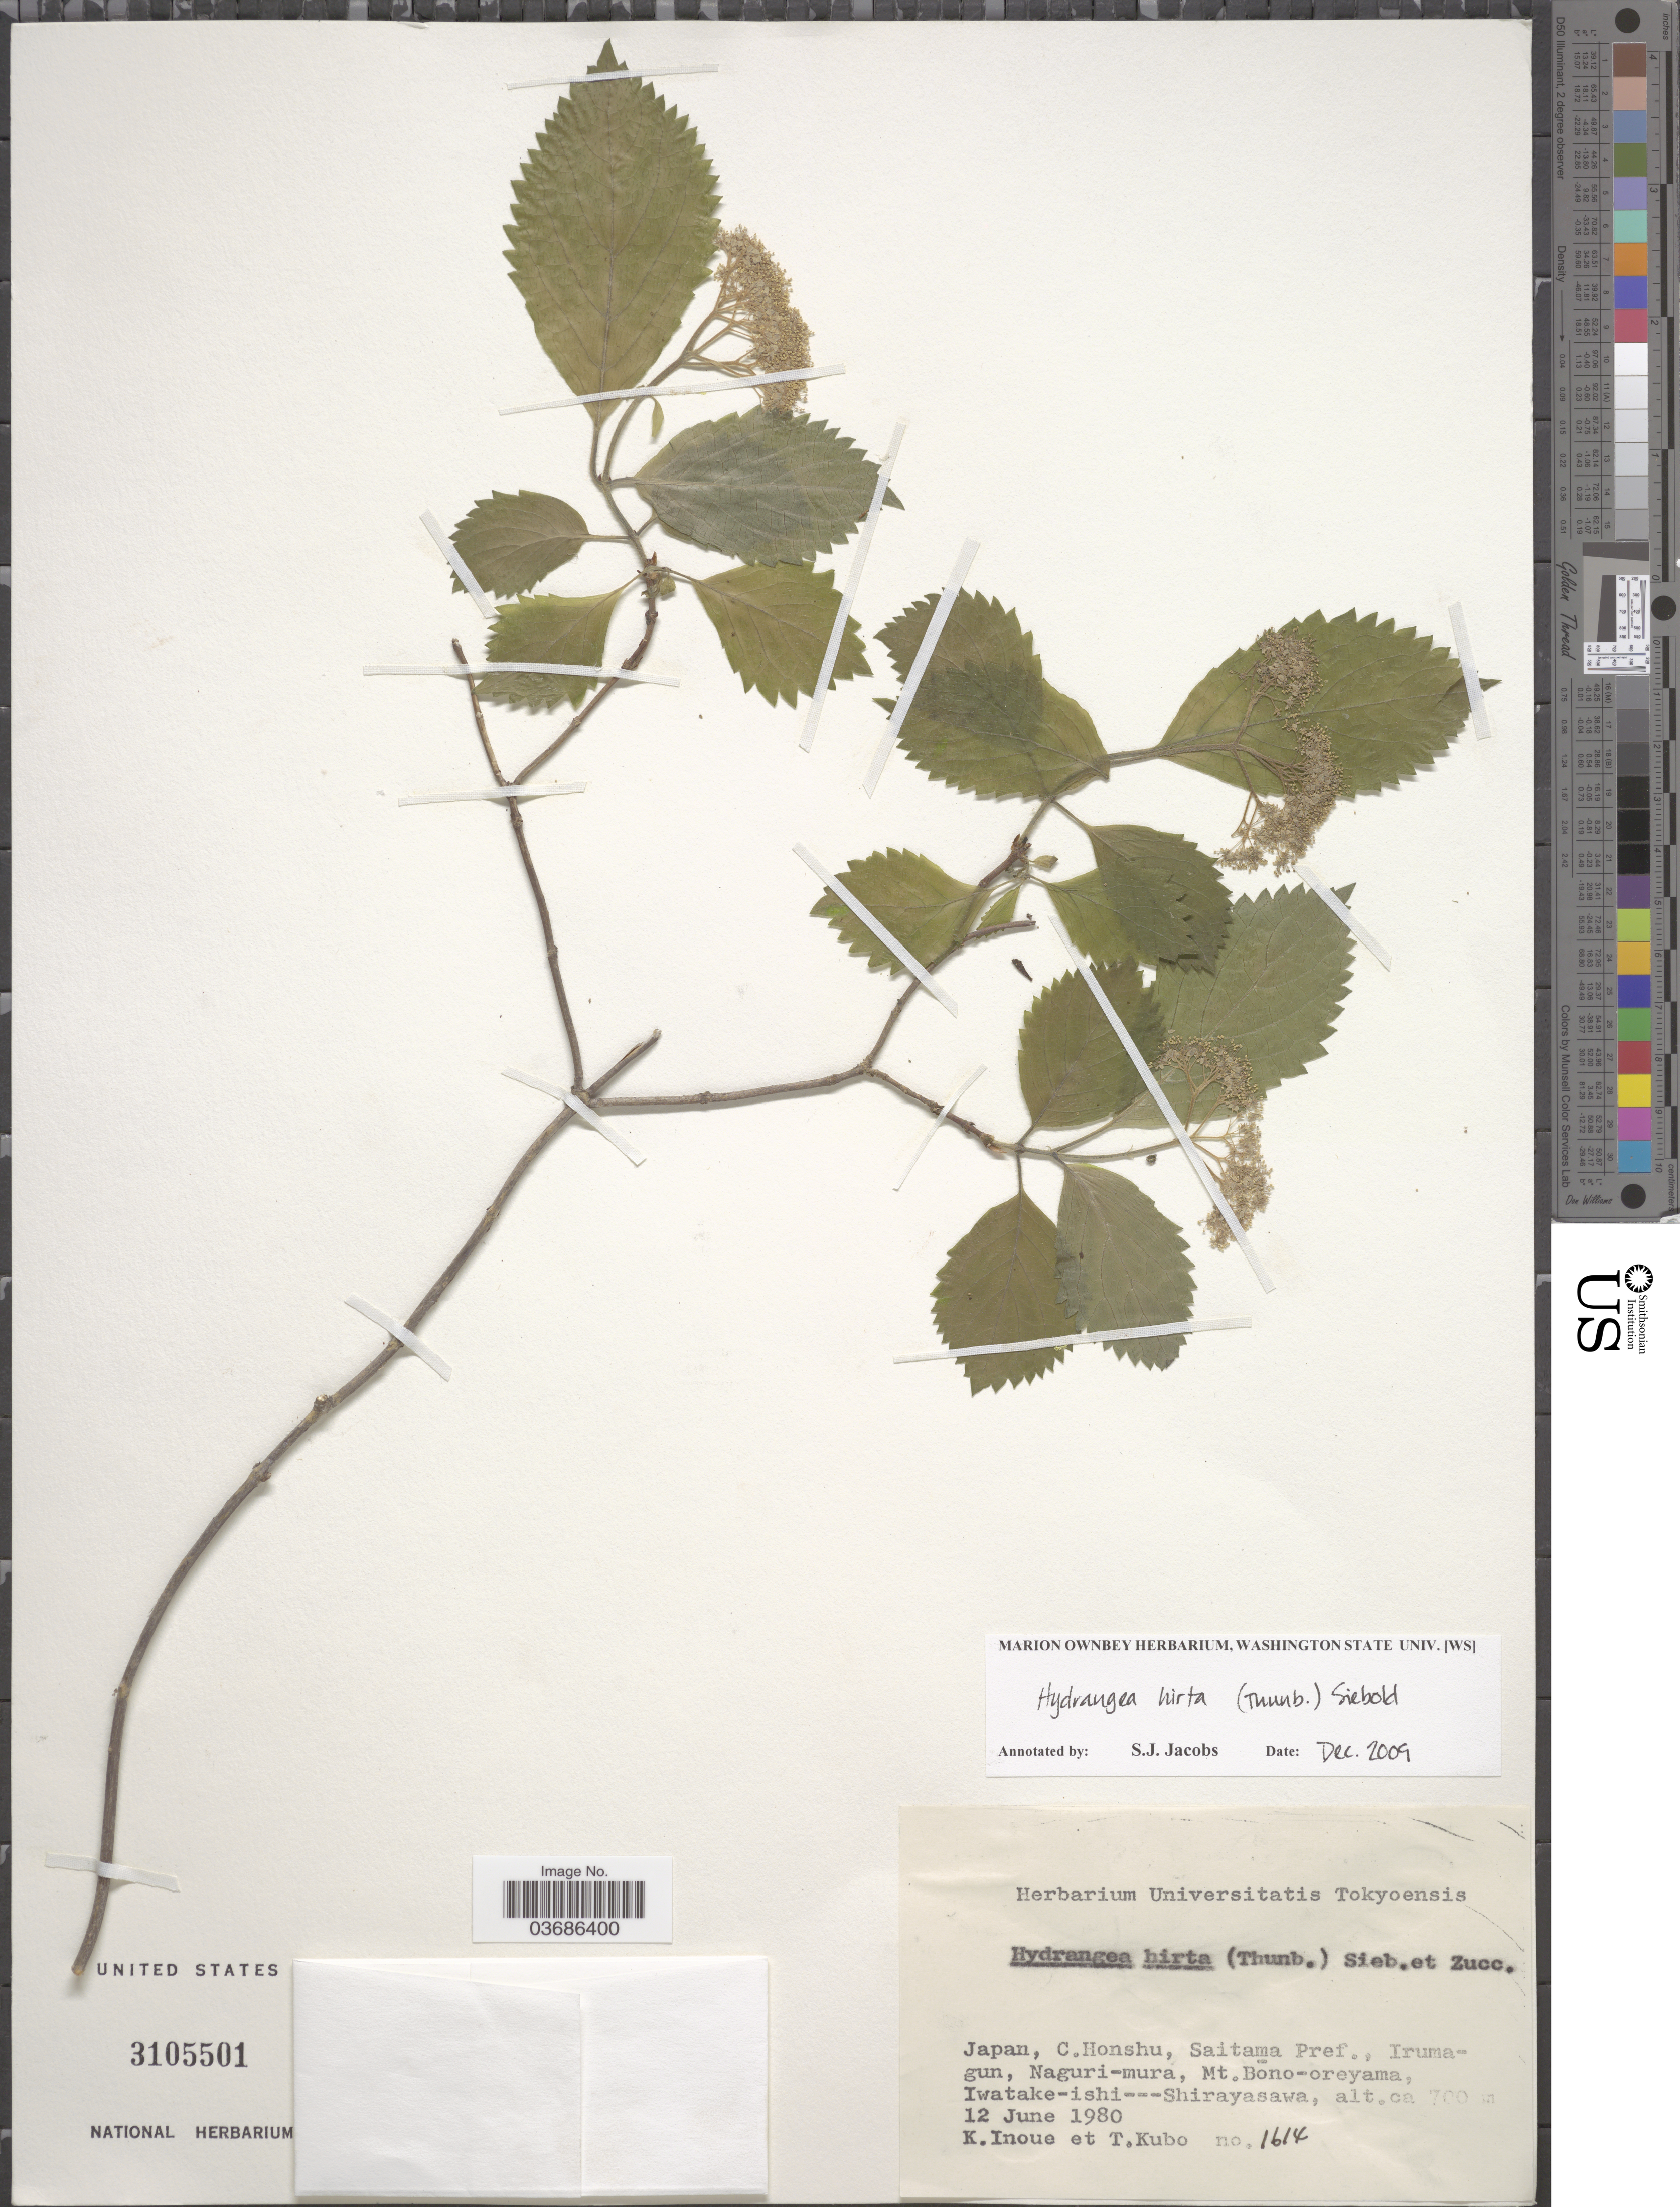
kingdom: Plantae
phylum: Tracheophyta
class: Magnoliopsida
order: Cornales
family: Hydrangeaceae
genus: Hydrangea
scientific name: Hydrangea hirta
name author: (Thunb.) Siebold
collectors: K. Inoue & T. Kubo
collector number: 1614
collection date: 1980-06-12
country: Japan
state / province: Saitama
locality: C. Honshu, Saitama Pref., Irumagun, Naguri-mura, Mt. Bono-oreyama, Iwatake-ishi---Shirayasawa.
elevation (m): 700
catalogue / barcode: US 3105501